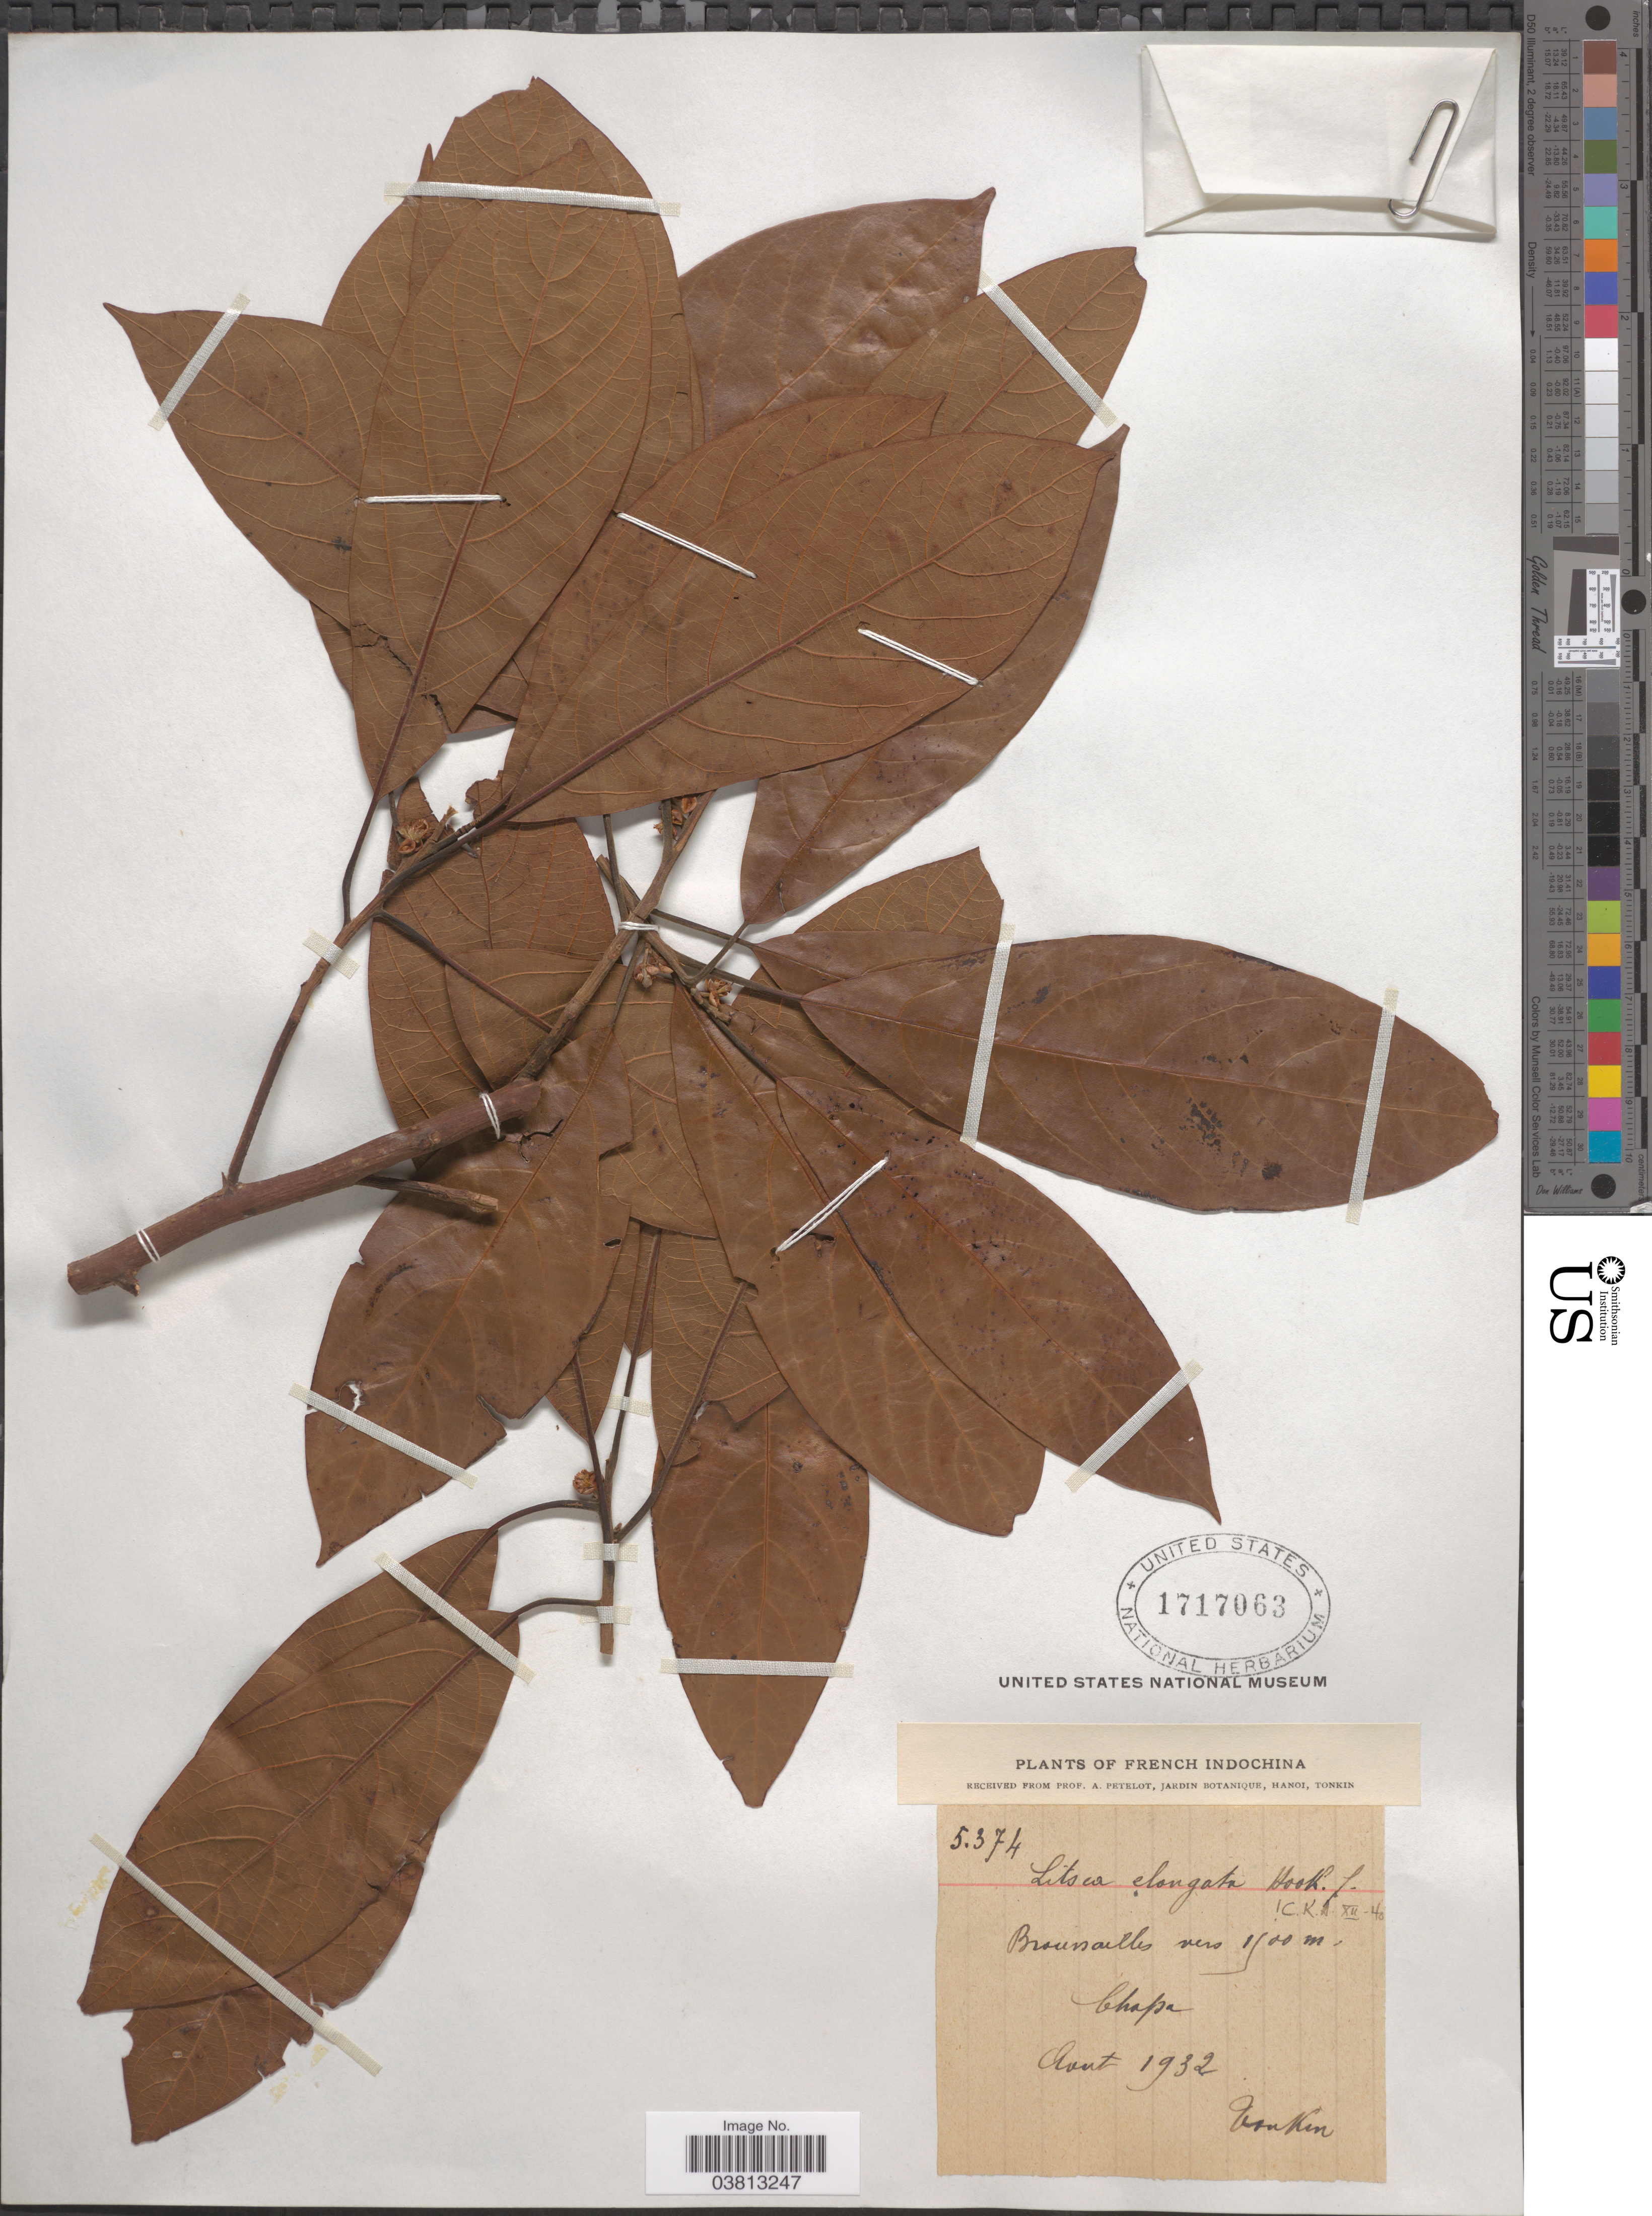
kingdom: Plantae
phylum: Tracheophyta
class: Magnoliopsida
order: Laurales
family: Lauraceae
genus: Litsea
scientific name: Litsea elongata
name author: (Nees) Hook. f.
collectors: P. A. Pételot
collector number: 5374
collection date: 1932-08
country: Vietnam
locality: French Indochina. Broussailles. Chapa.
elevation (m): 1500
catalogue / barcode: US 1717063